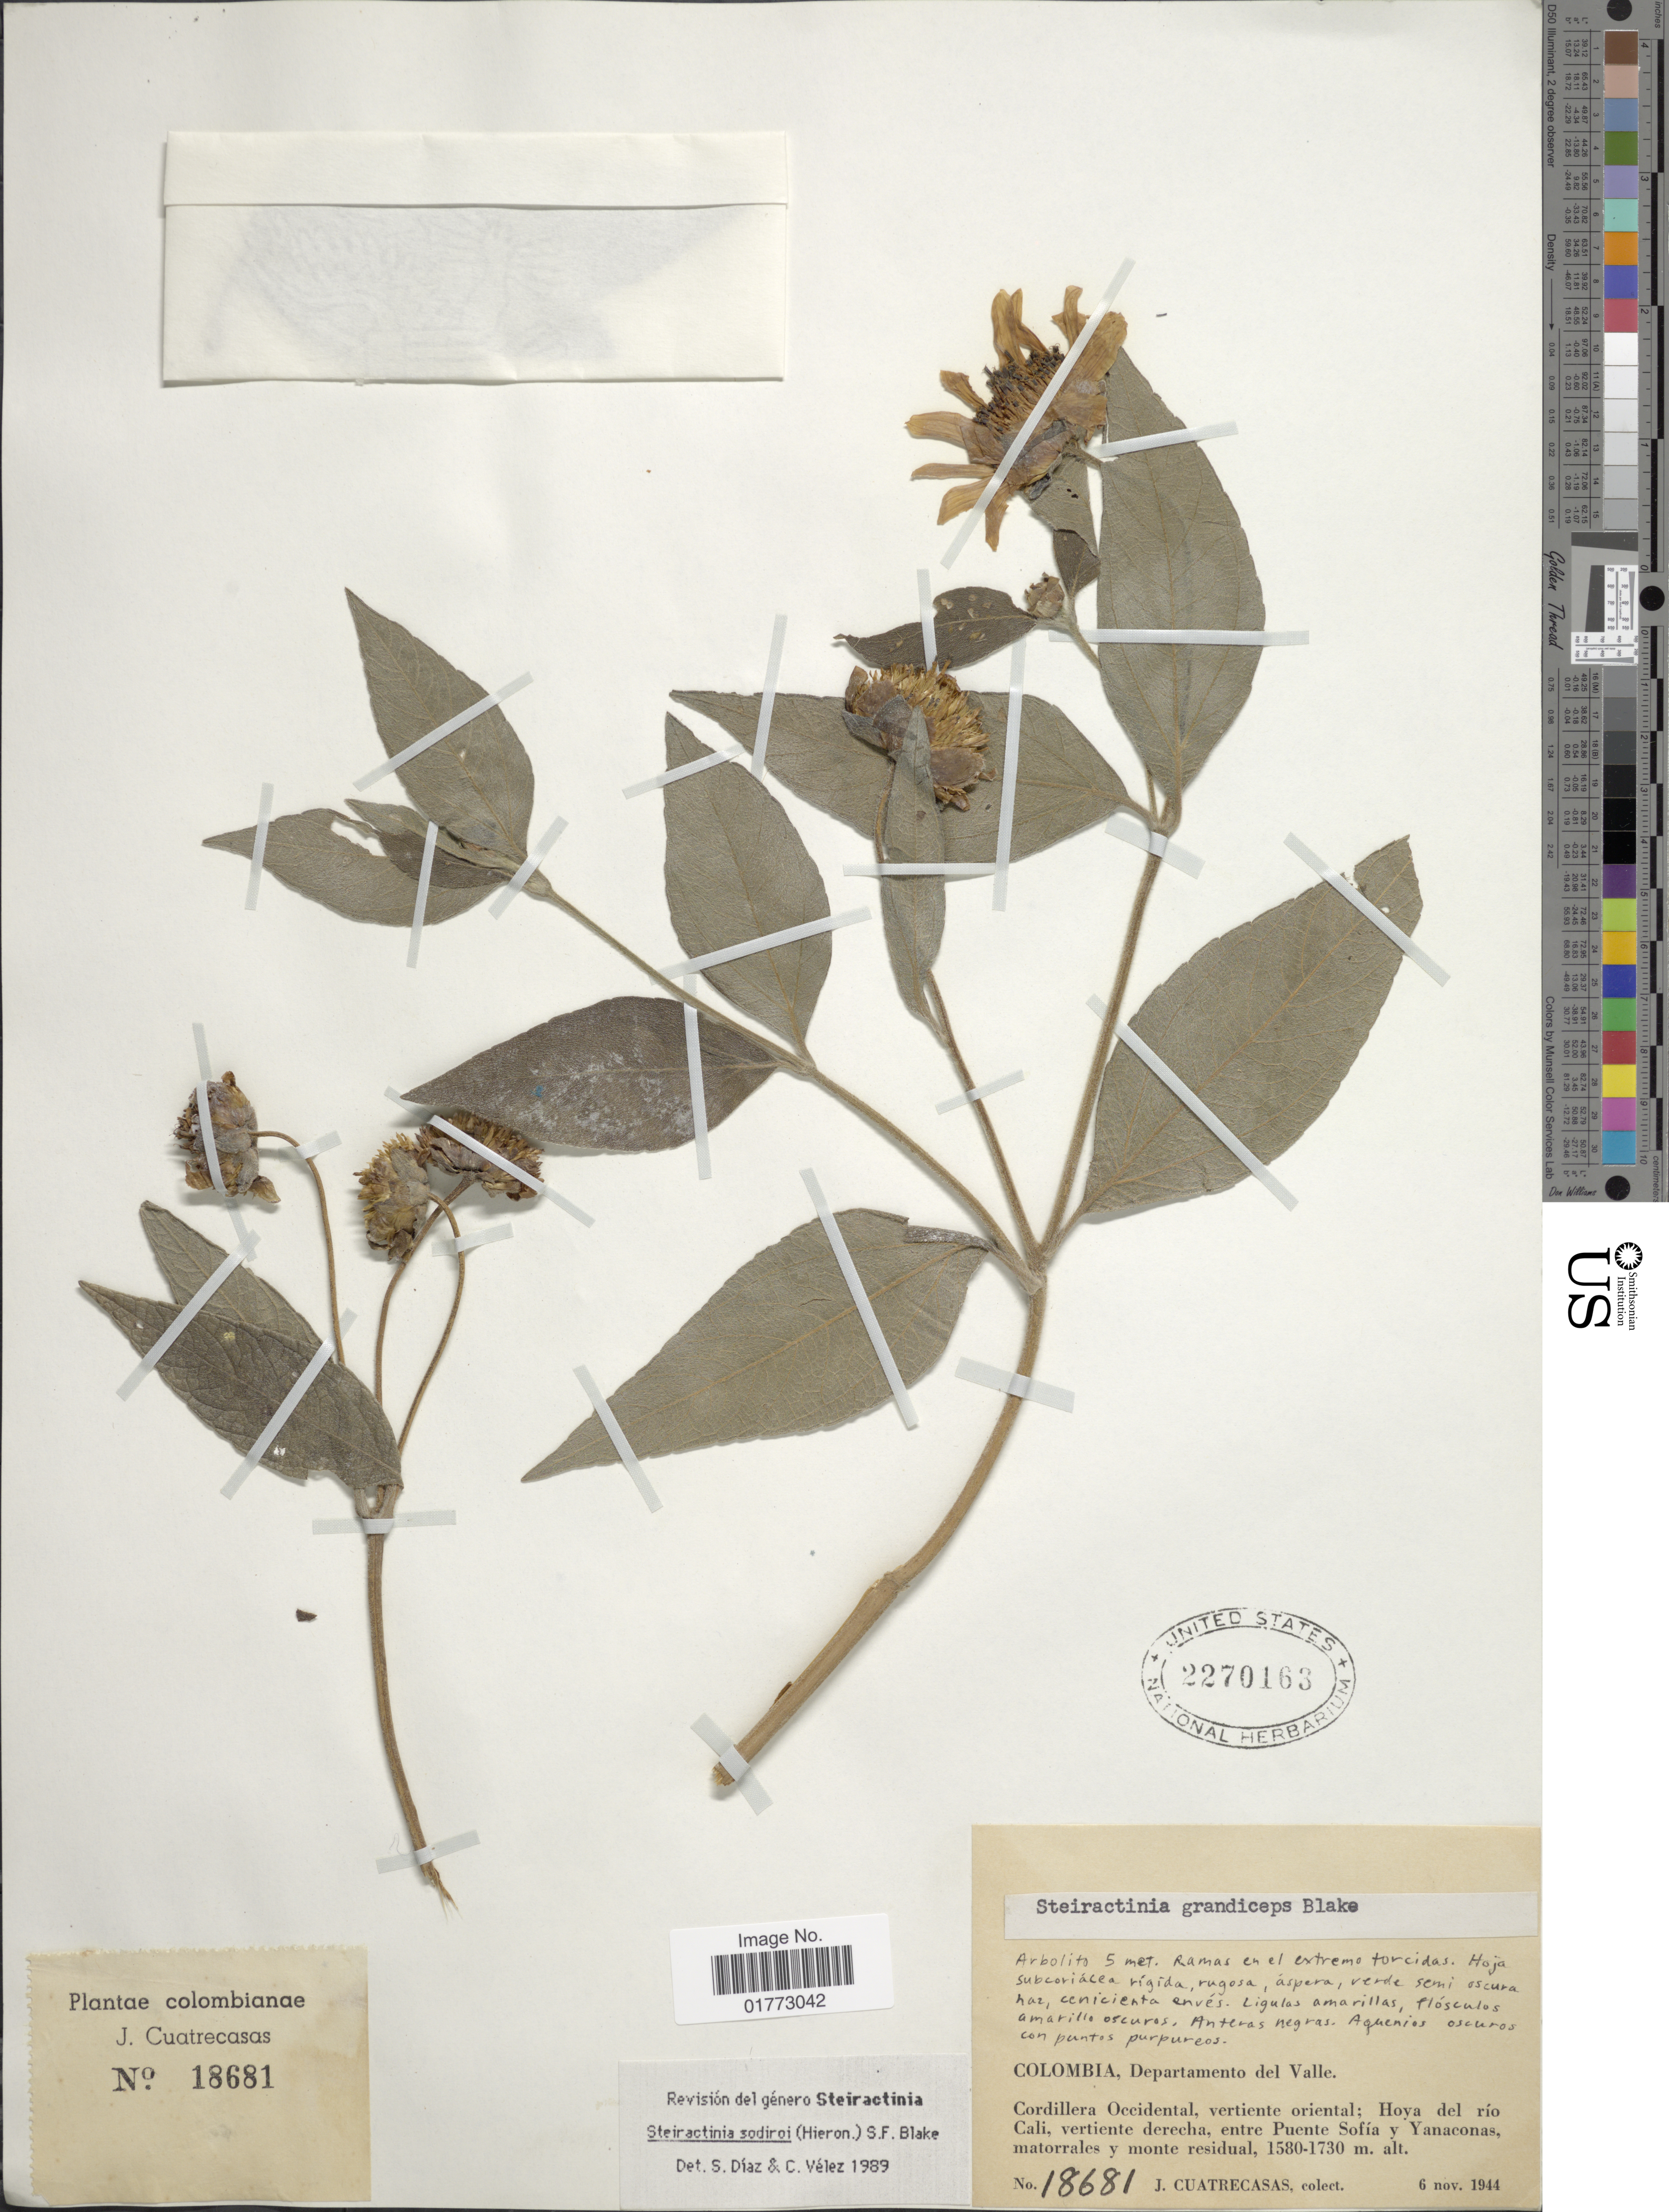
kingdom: Plantae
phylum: Tracheophyta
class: Magnoliopsida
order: Asterales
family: Asteraceae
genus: Steiractinia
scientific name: Steiractinia sodiroi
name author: (Hieron. ex Sodiro) S.F. Blake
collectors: J. Cuatrecasas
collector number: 18681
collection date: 1944-11-06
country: Colombia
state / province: Valle del Cauca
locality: Cordillera Occidental, vertiente oriental; Hoya del rio Cali, vertiente derecha, entre Puente Sofia y Yanaconas, matorrales y monte residual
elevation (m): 1580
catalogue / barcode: US 2270163